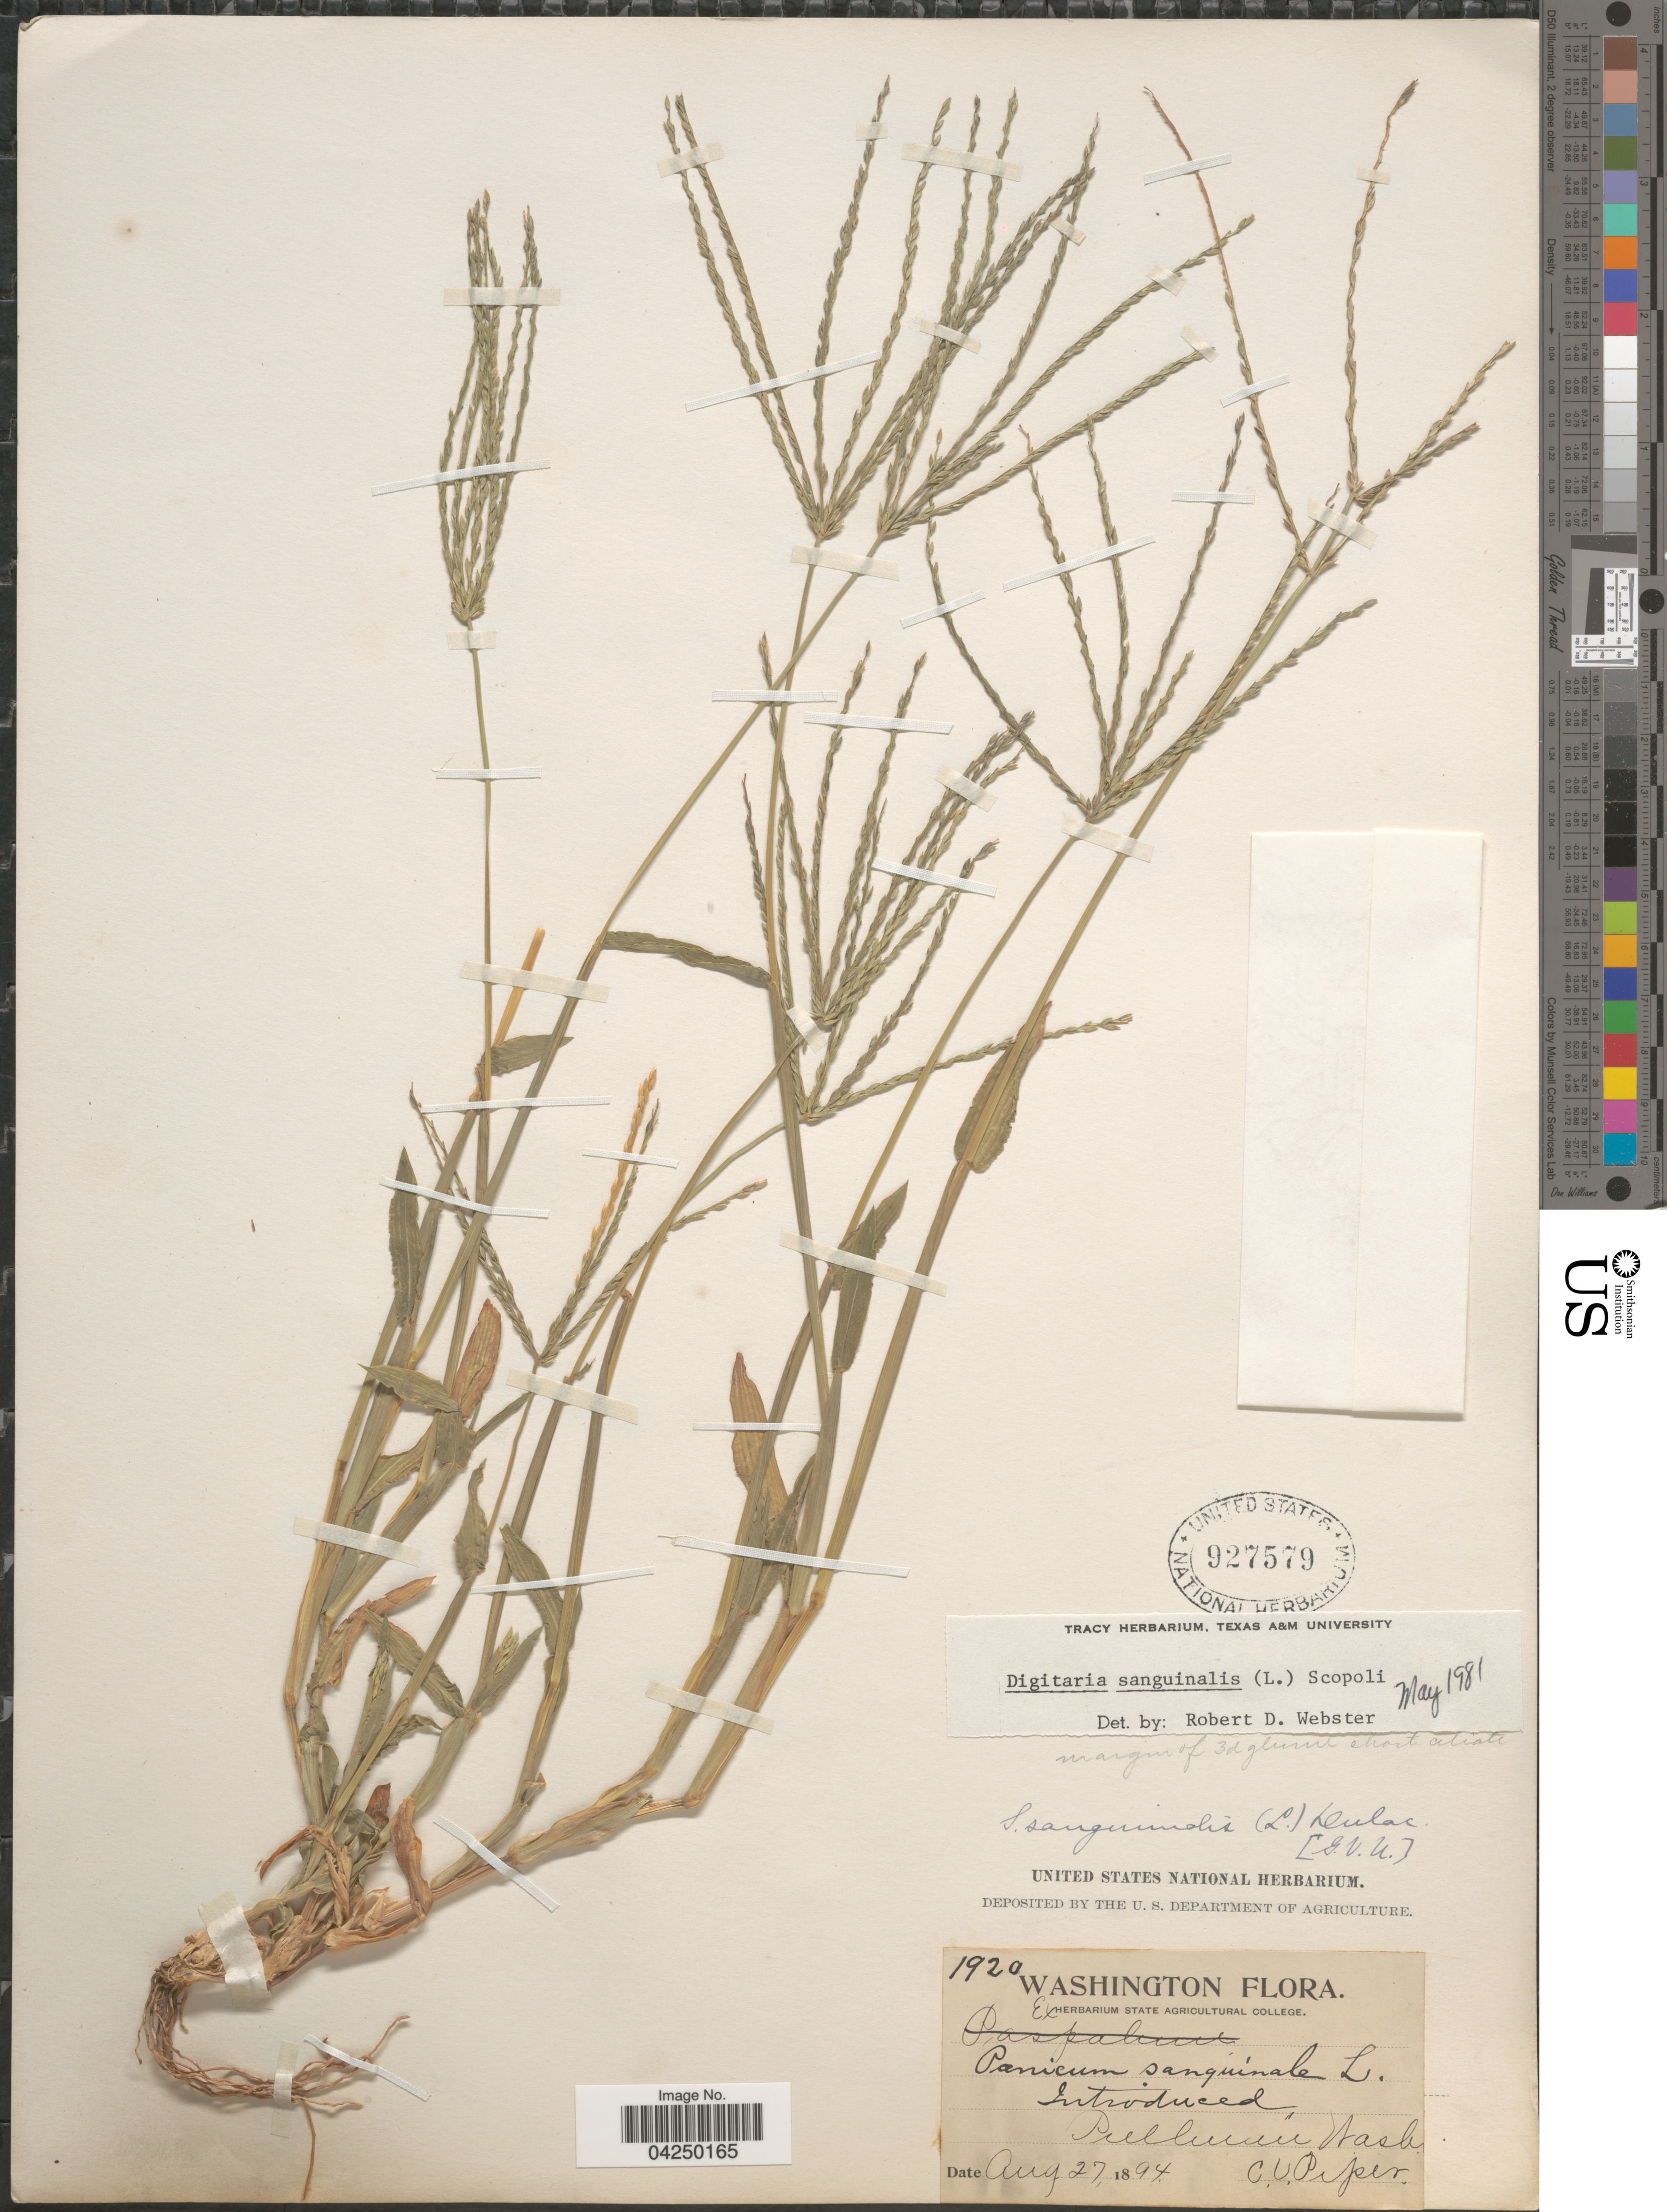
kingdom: Plantae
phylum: Tracheophyta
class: Liliopsida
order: Poales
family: Poaceae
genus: Digitaria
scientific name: Digitaria sanguinalis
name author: (L.) Scop.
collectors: C. V. Piper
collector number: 1920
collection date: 1894-08-27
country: United States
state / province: Washington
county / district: Whitman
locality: Pullman.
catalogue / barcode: US 927579